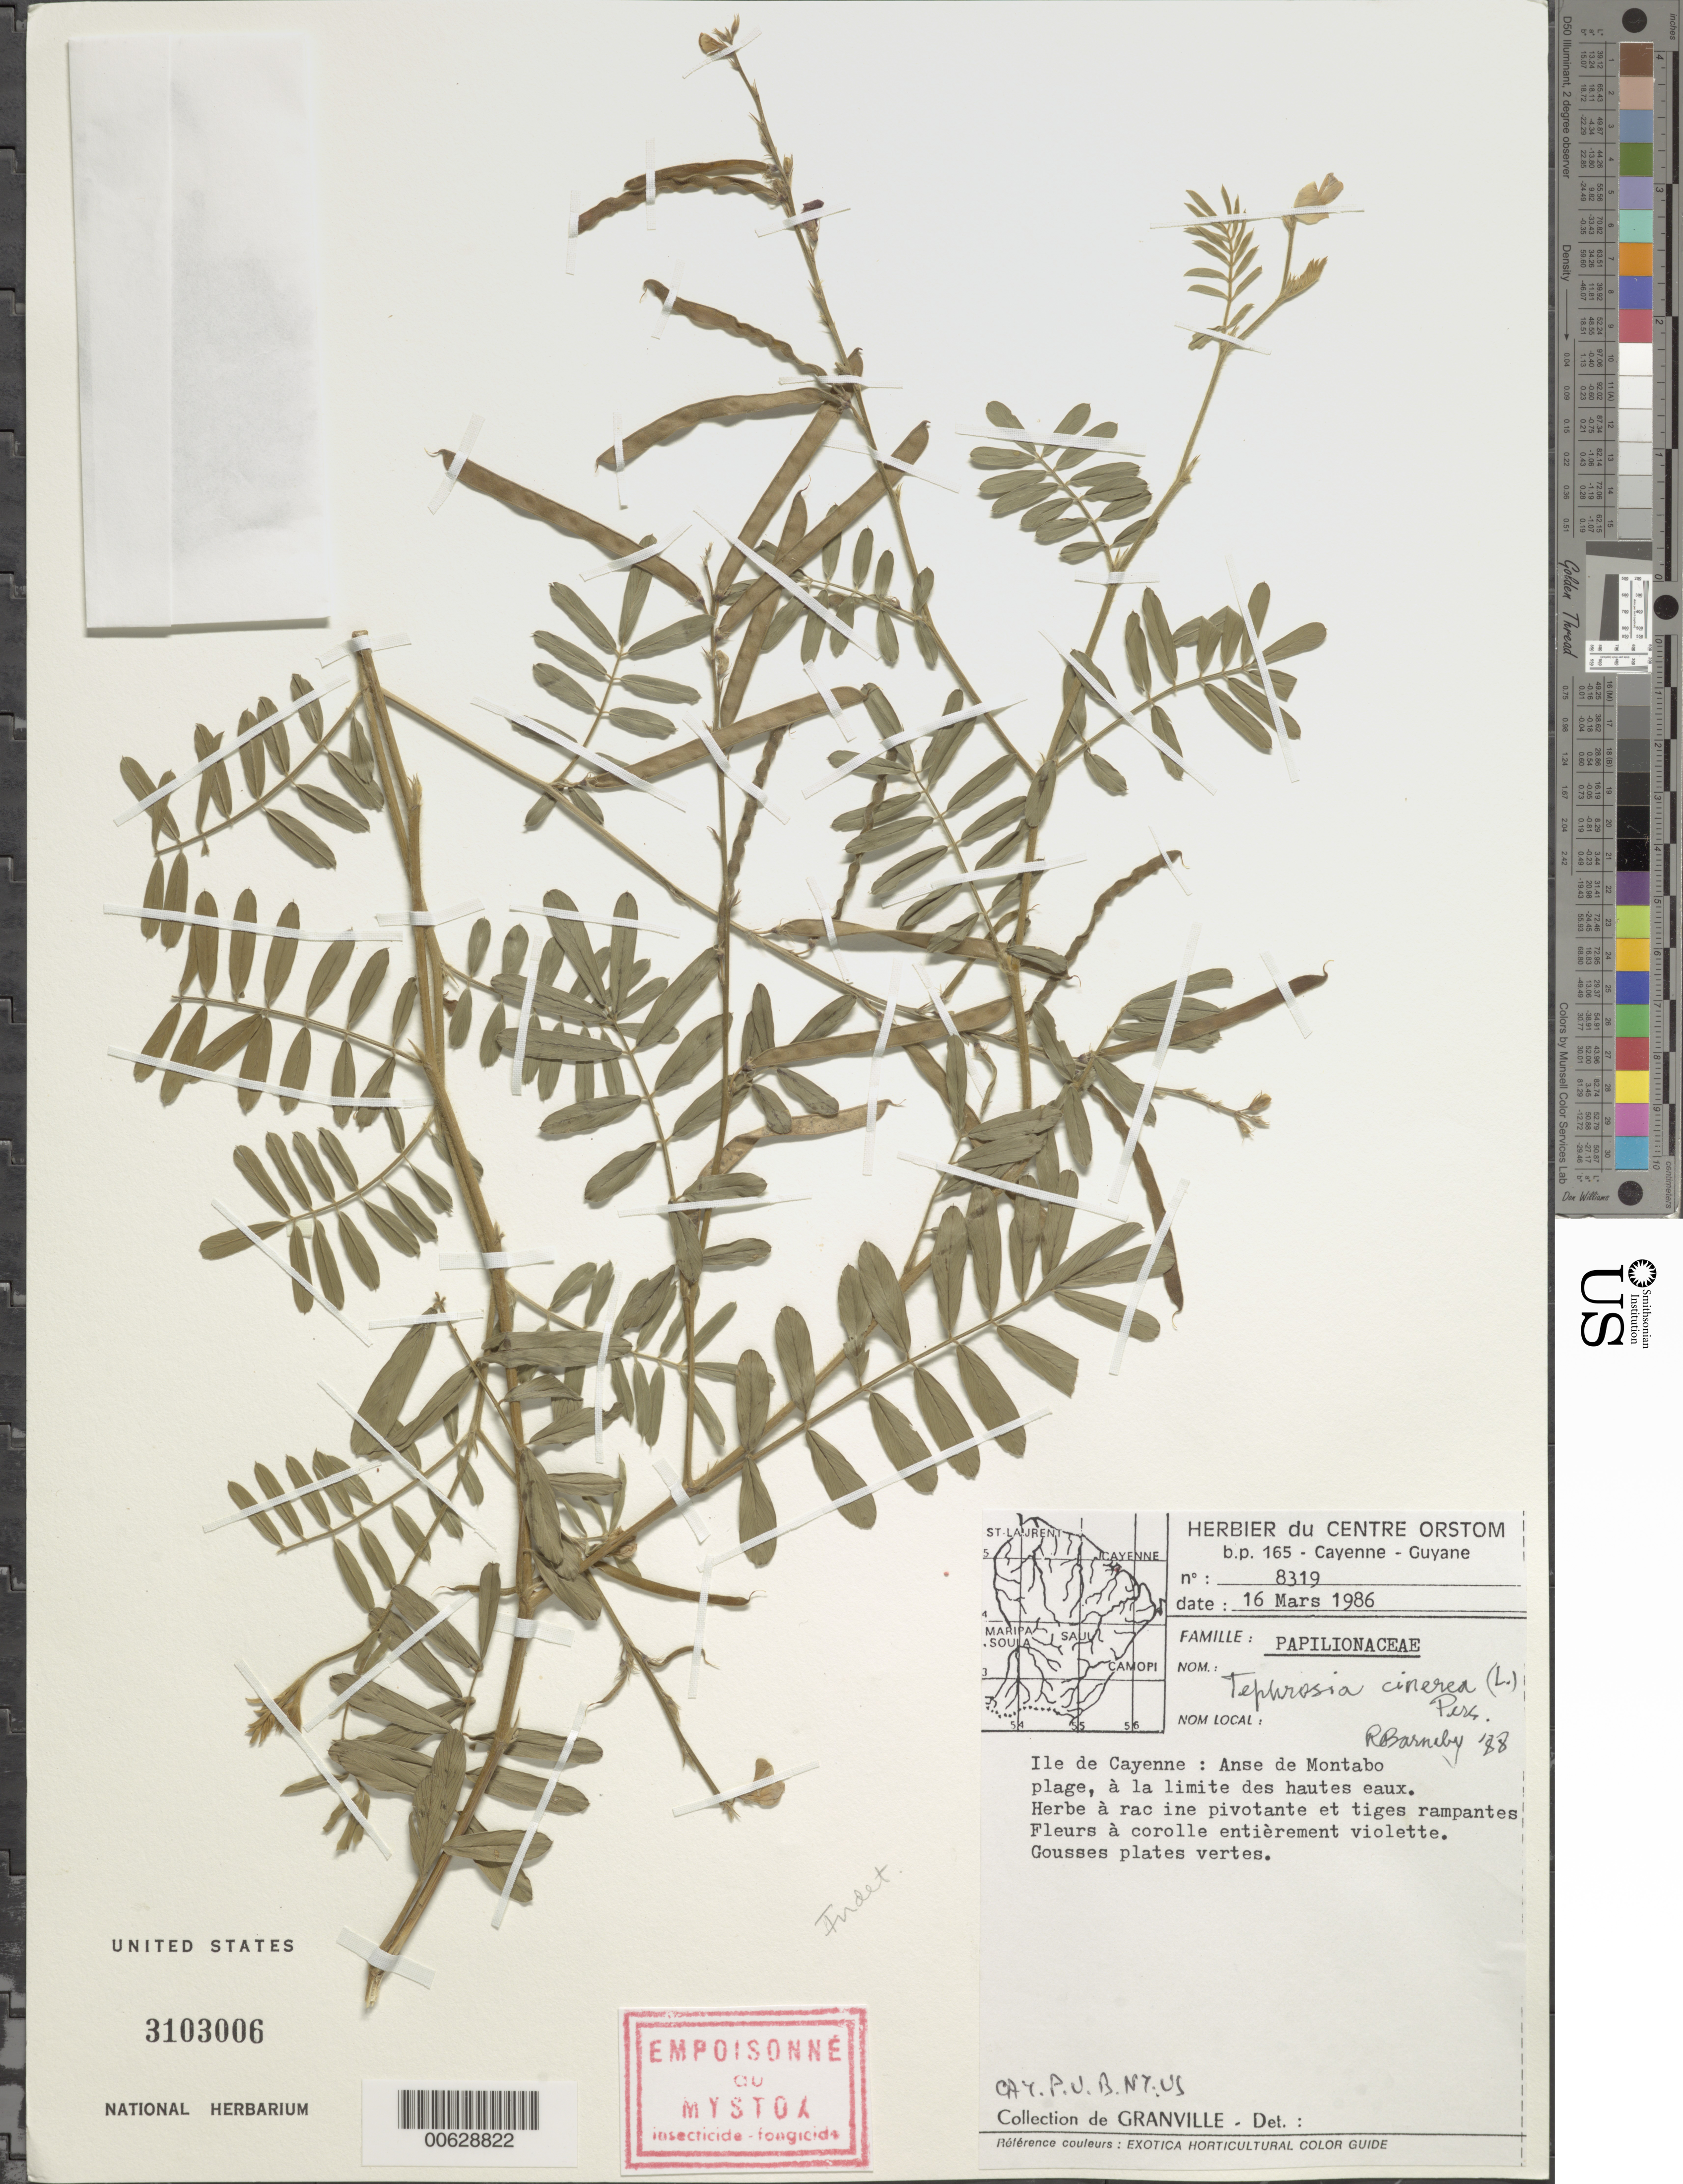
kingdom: Plantae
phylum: Tracheophyta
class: Magnoliopsida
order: Fabales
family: Fabaceae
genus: Tephrosia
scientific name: Tephrosia sp.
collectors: J.-J. de Granville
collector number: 8319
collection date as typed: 16-Mar-86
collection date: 1986-03-16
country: French Guiana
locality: Ile de Cayenne, Anse de Montabo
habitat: Plage, a la limite des hautes eaux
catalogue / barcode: US 3103006